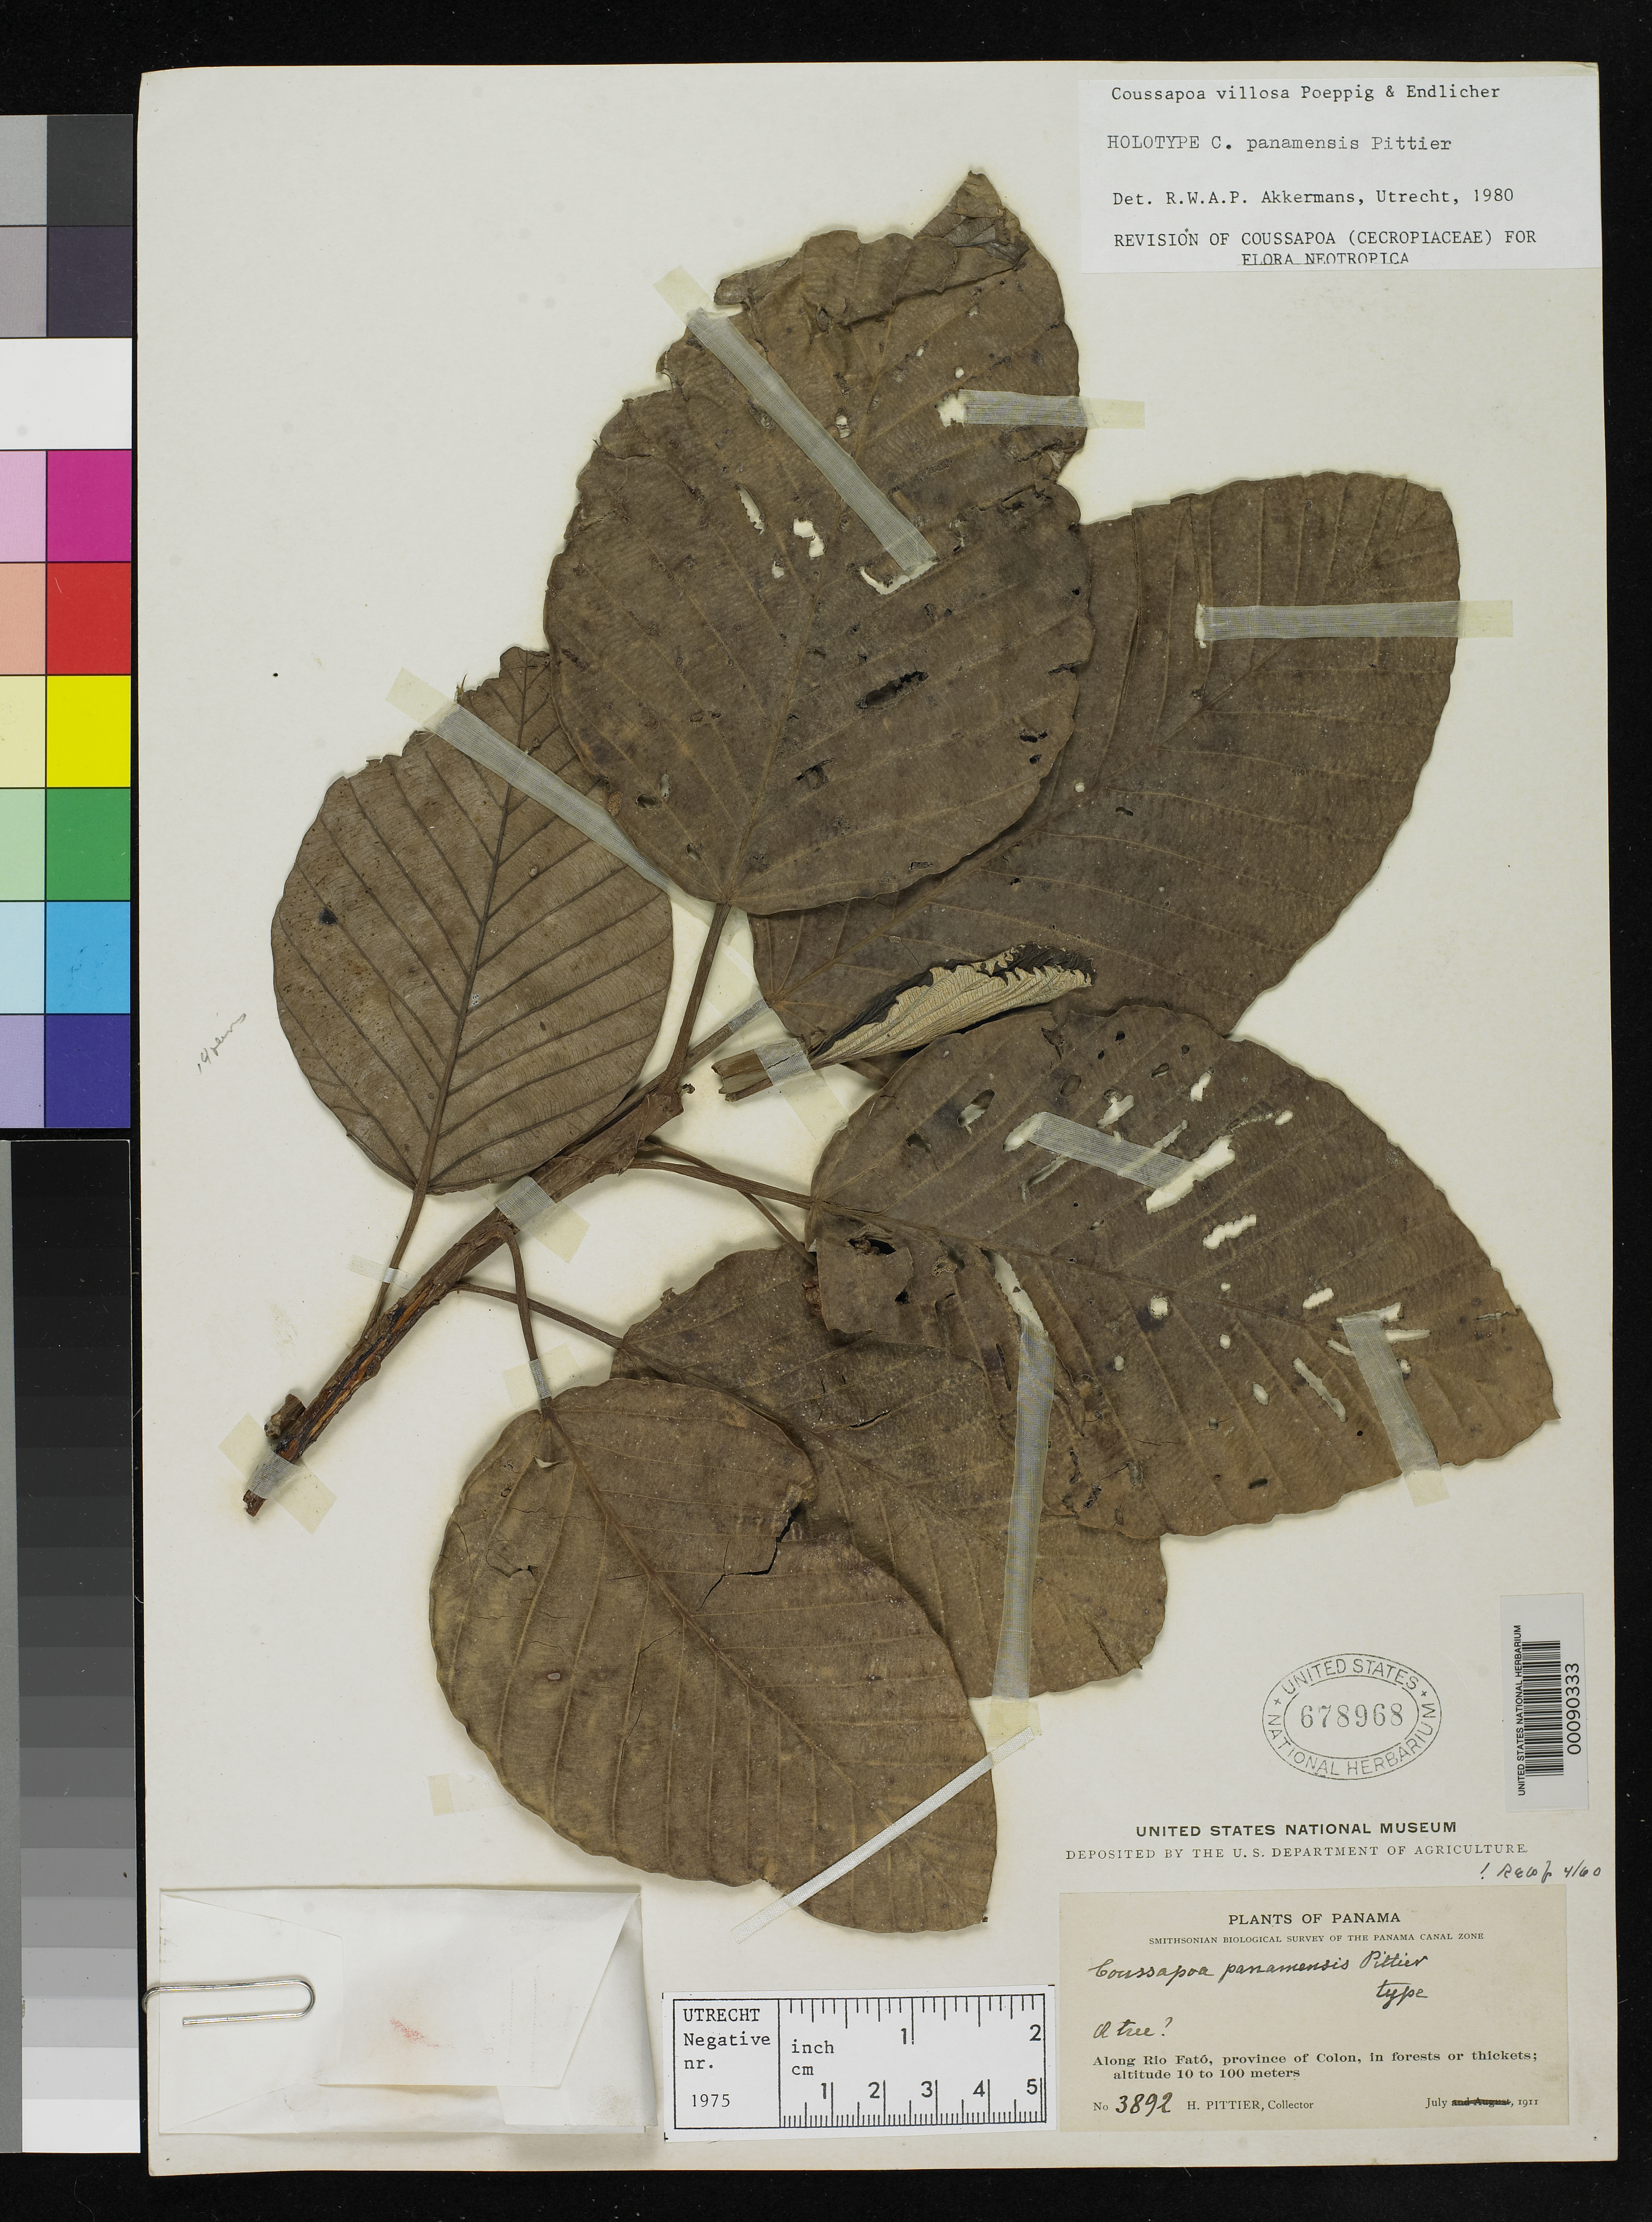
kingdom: Plantae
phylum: Tracheophyta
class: Magnoliopsida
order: Rosales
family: Urticaceae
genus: Coussapoa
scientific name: Coussapoa panamensis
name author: Pittier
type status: Holotype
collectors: H. F. Pittier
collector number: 3892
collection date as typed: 09 Jul 1911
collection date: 1911-07-09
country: Panama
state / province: Colón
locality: Rio Fato.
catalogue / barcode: US 678968